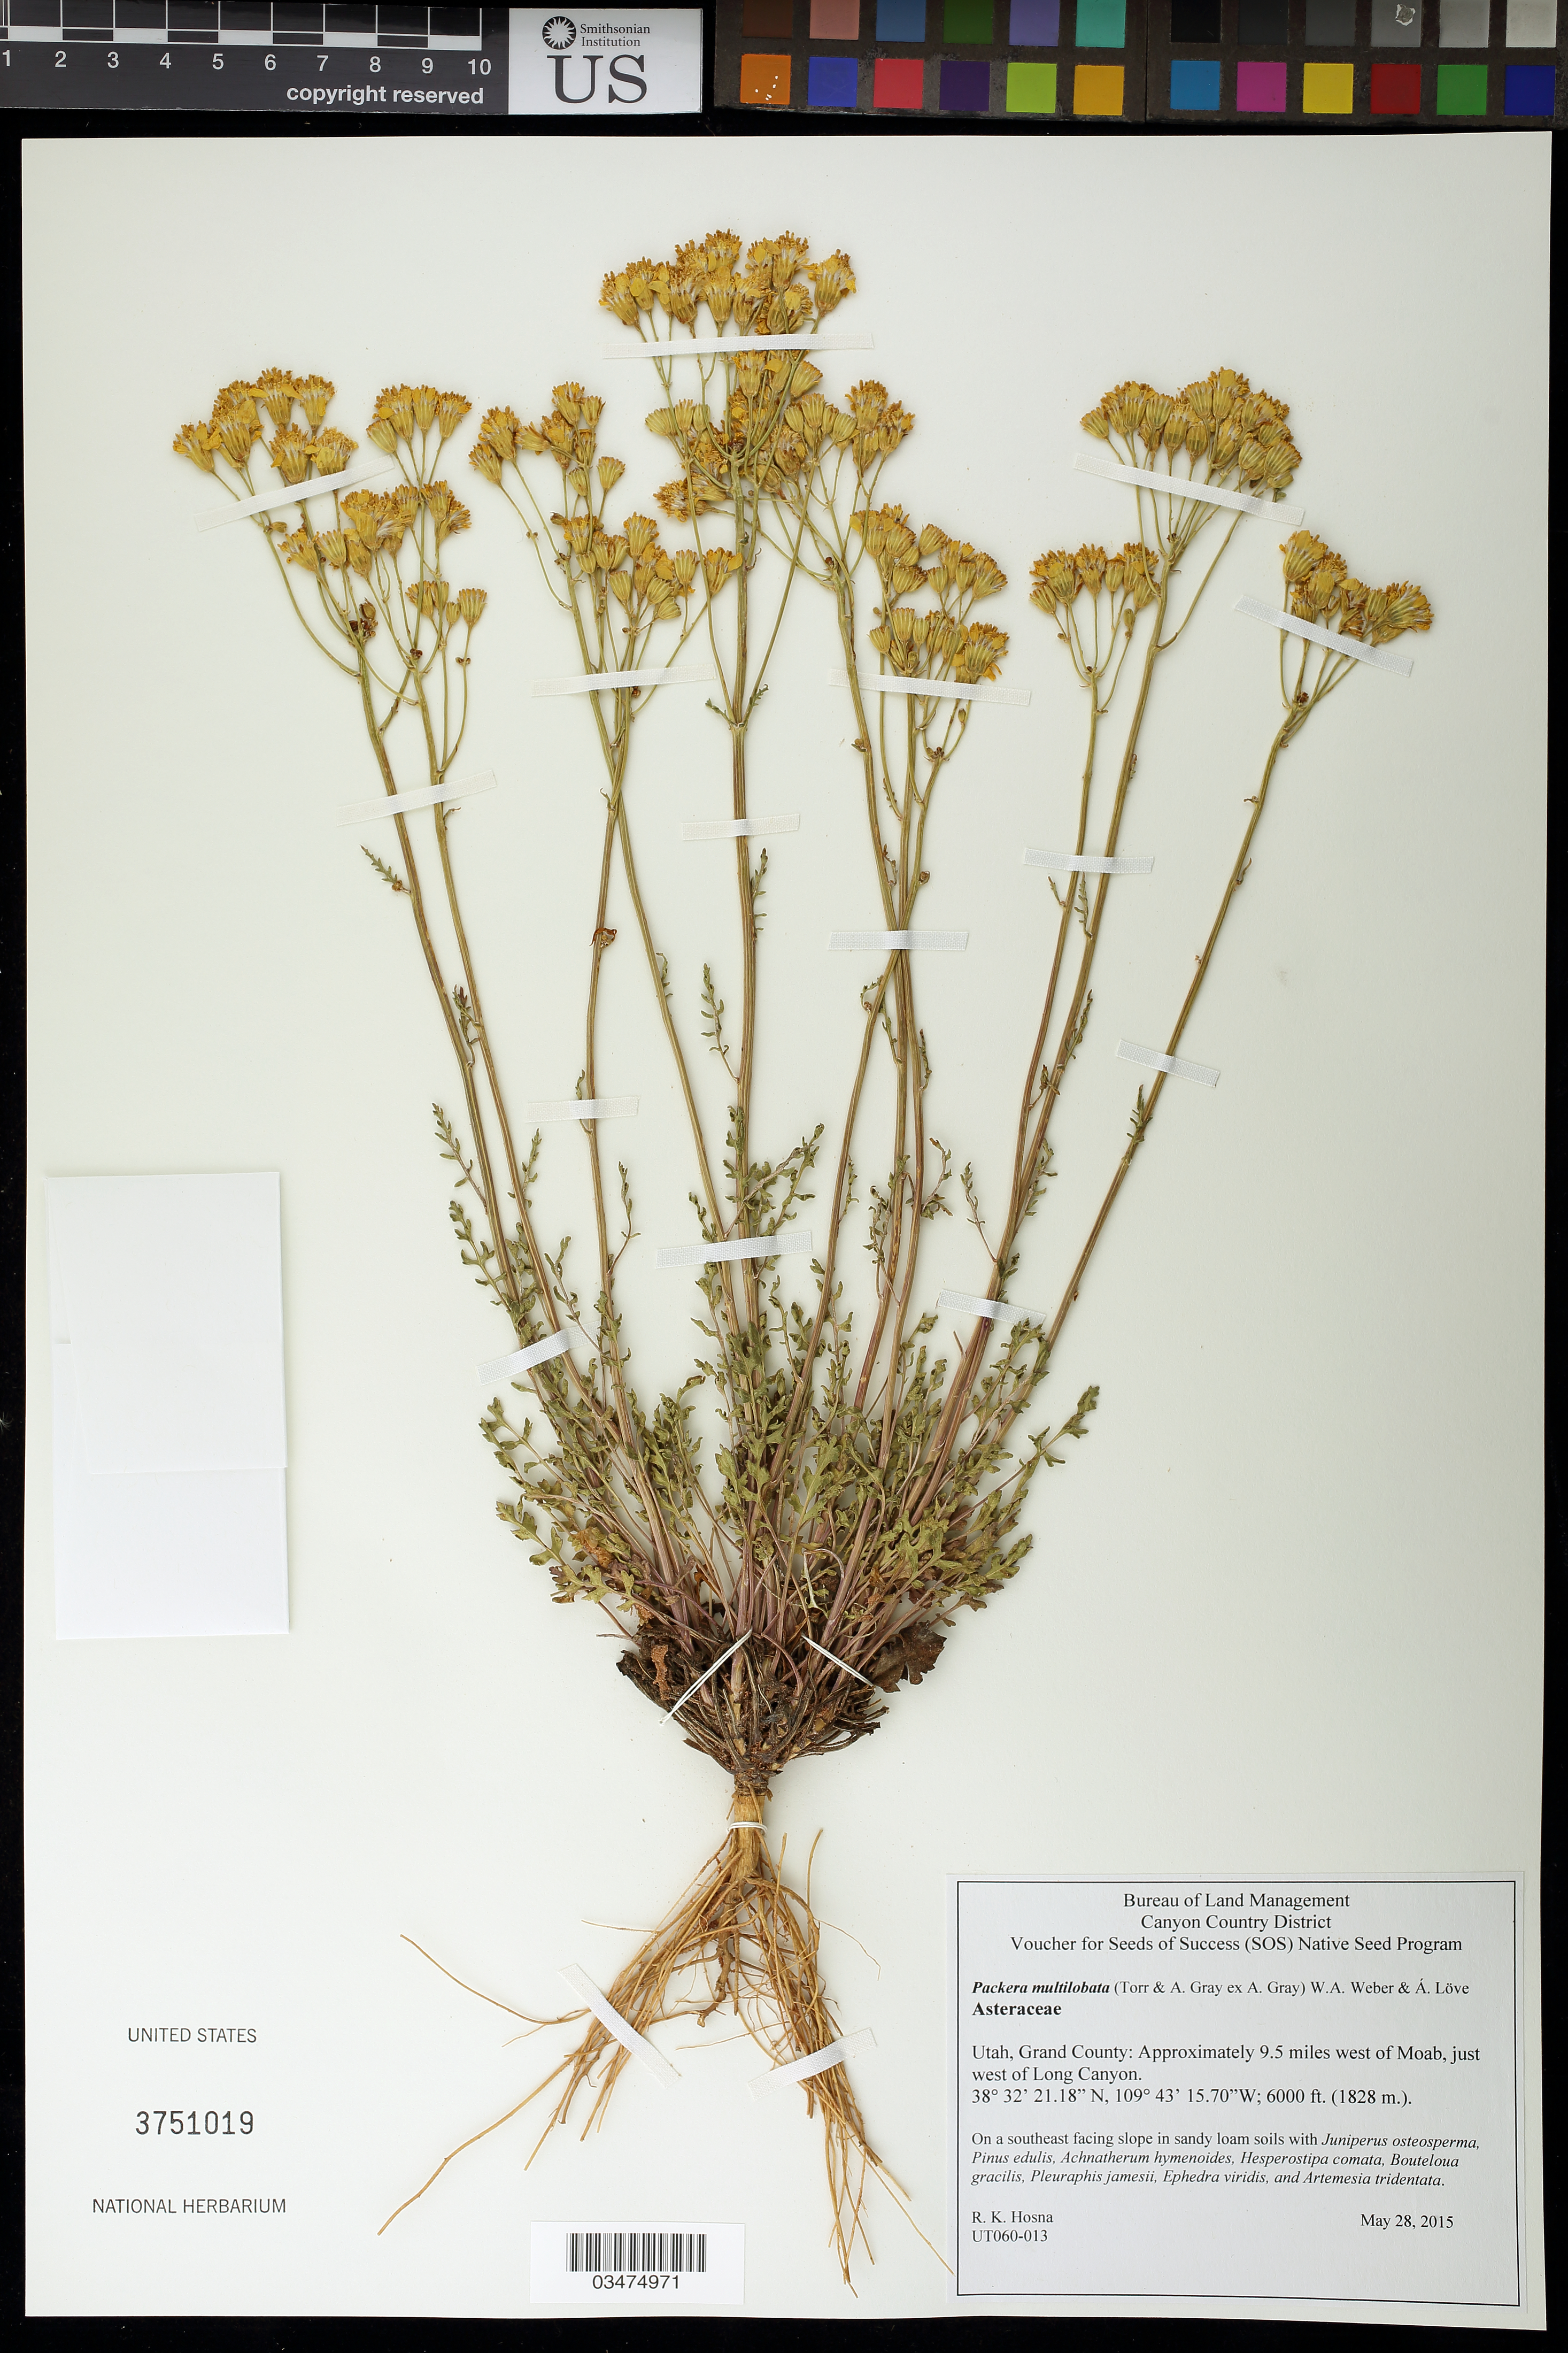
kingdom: Plantae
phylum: Tracheophyta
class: Magnoliopsida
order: Asterales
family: Asteraceae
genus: Packera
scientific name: Packera multilobata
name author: (Torr. & A. Gray) W.A. Weber & Á. Löve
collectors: R. Hosna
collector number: UT060-013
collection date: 2015-05-28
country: United States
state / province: Utah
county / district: Grand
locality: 9.5 mi. west of Moab, just W of Long Canyon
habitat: Sandy loam soils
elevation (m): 1829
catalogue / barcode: US 3751019